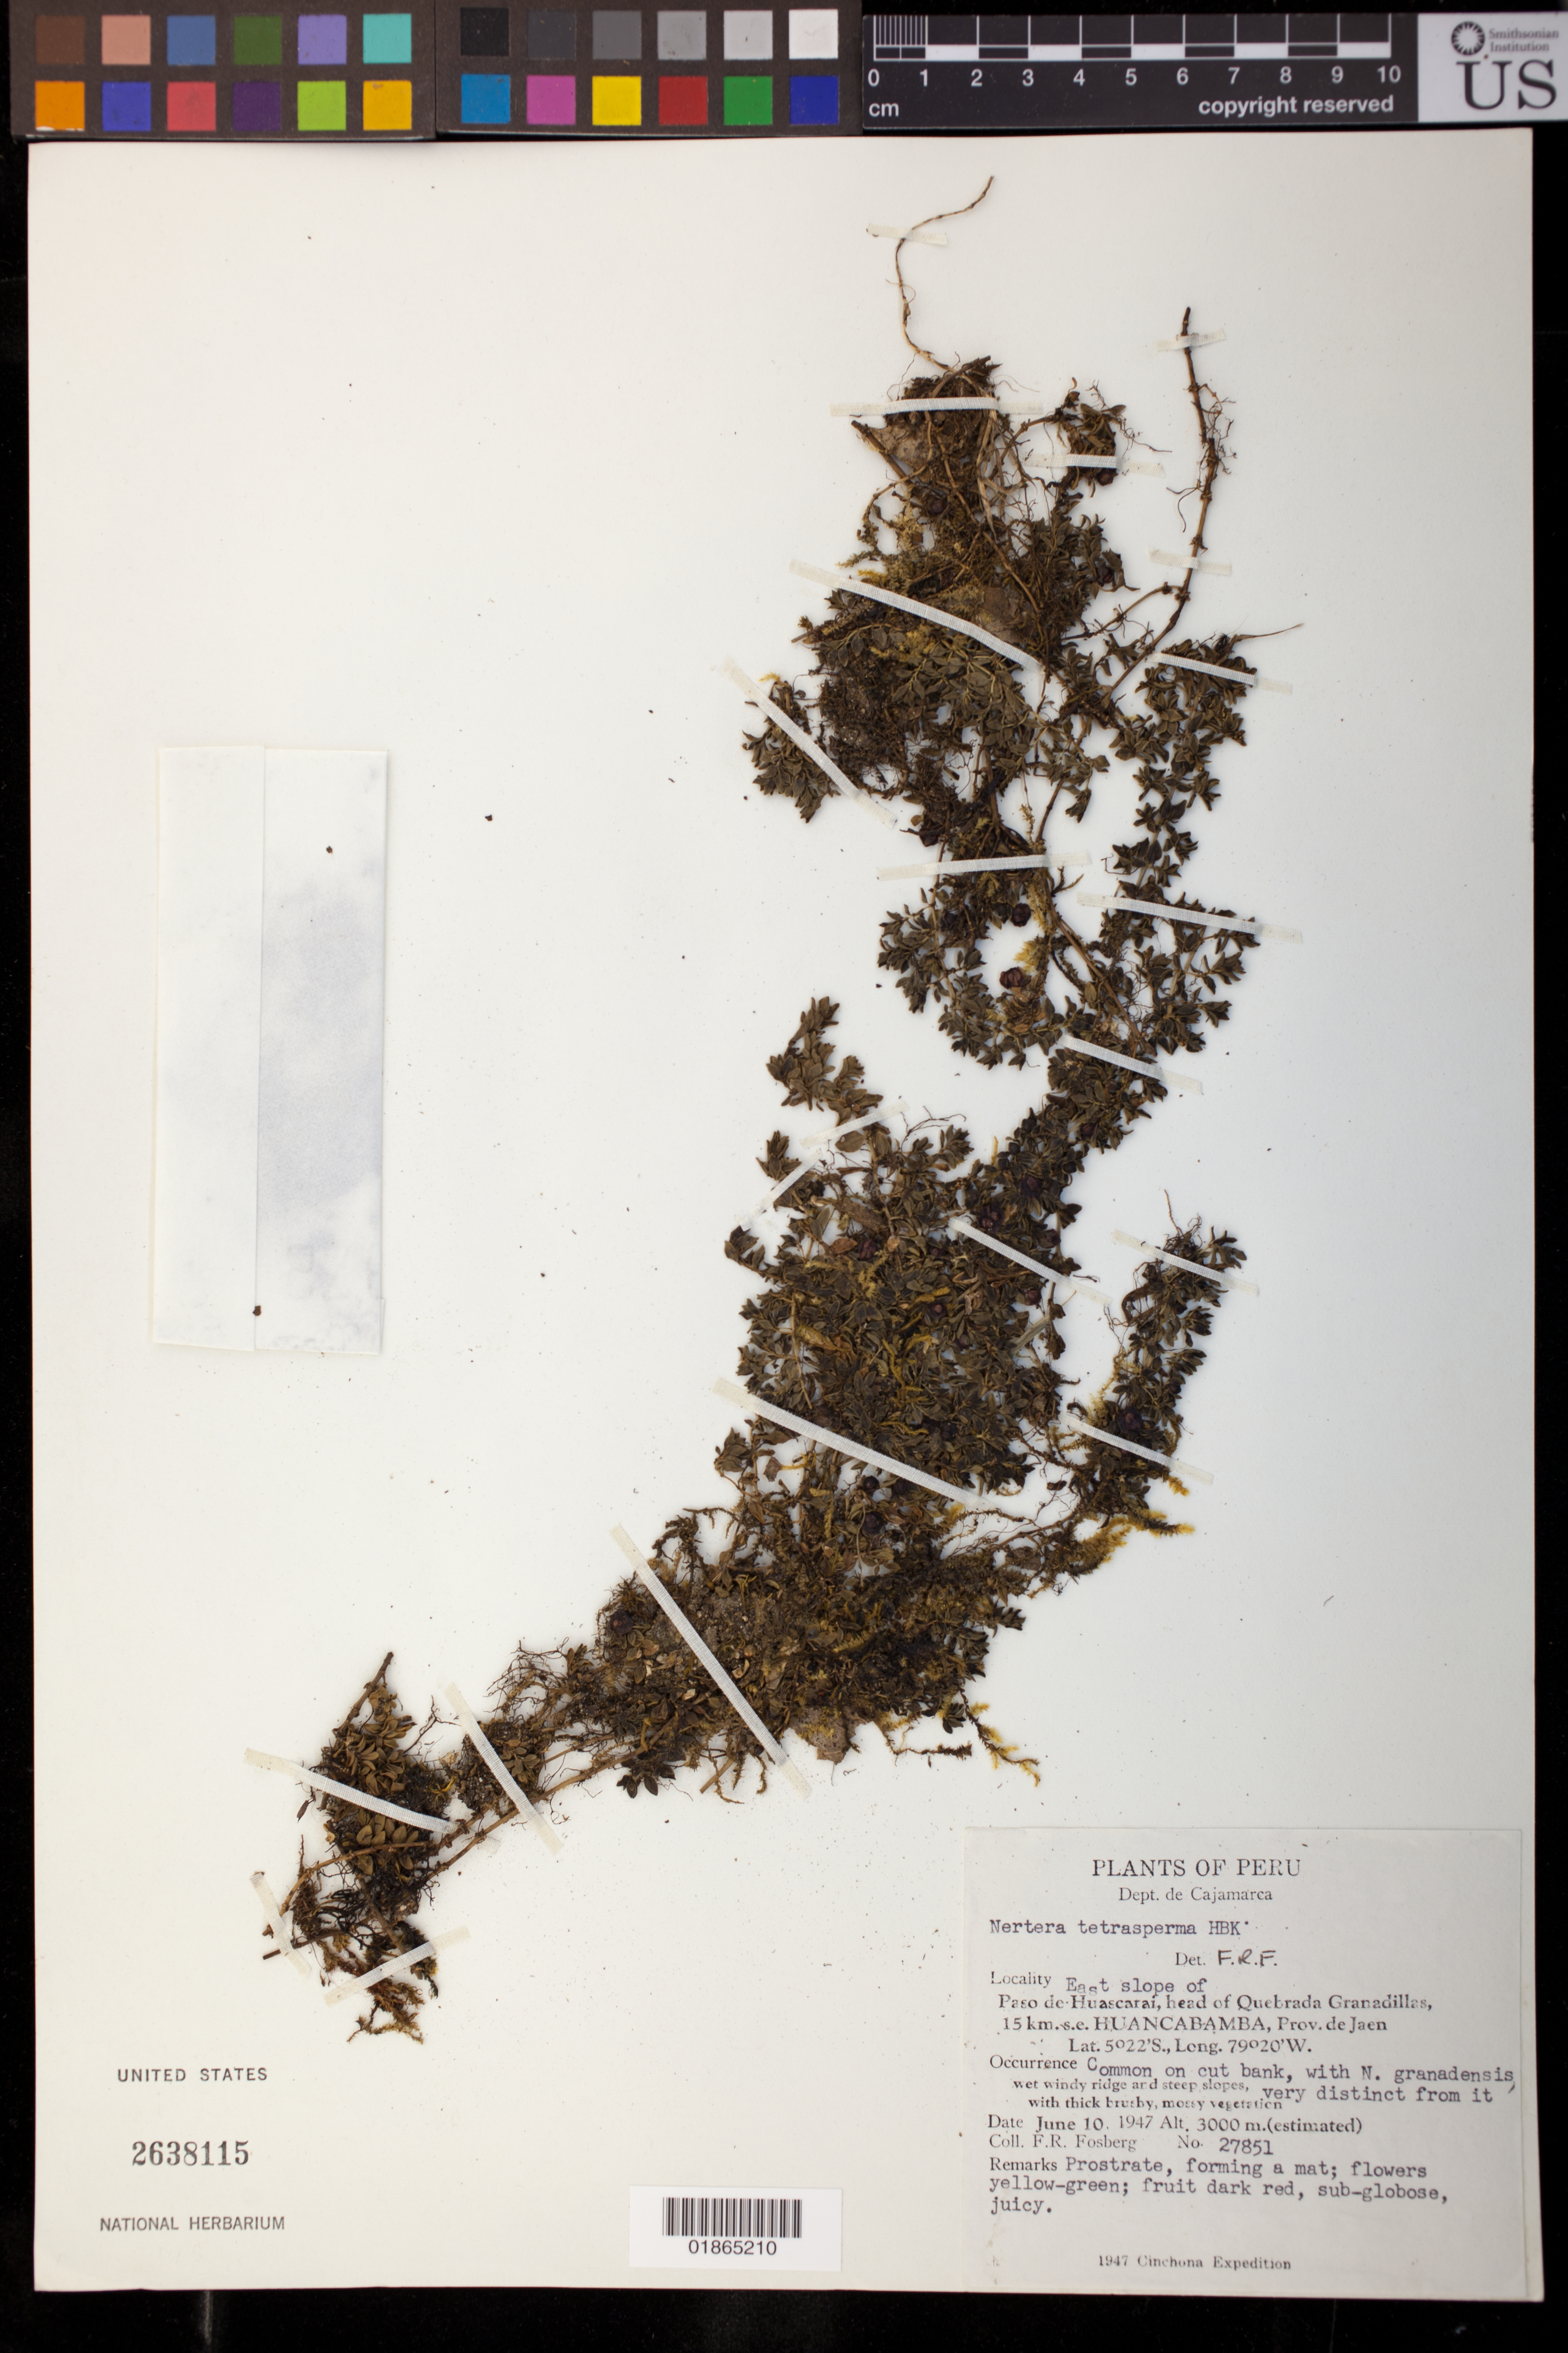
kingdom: Plantae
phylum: Tracheophyta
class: Magnoliopsida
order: Gentianales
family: Rubiaceae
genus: Nertera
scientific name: Nertera tetrasperma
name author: Kunth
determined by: Fosberg, F. R.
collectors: F. R. Fosberg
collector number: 27851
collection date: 1947-06-10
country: Peru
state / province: Cajamarca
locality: Dept de Cajamarca, East slope of Paso de Huascarai, head of Quebrada Granadillas, 15 km s.e. Huancambamba, Prov de Jaen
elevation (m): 3000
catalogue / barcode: US 2638115